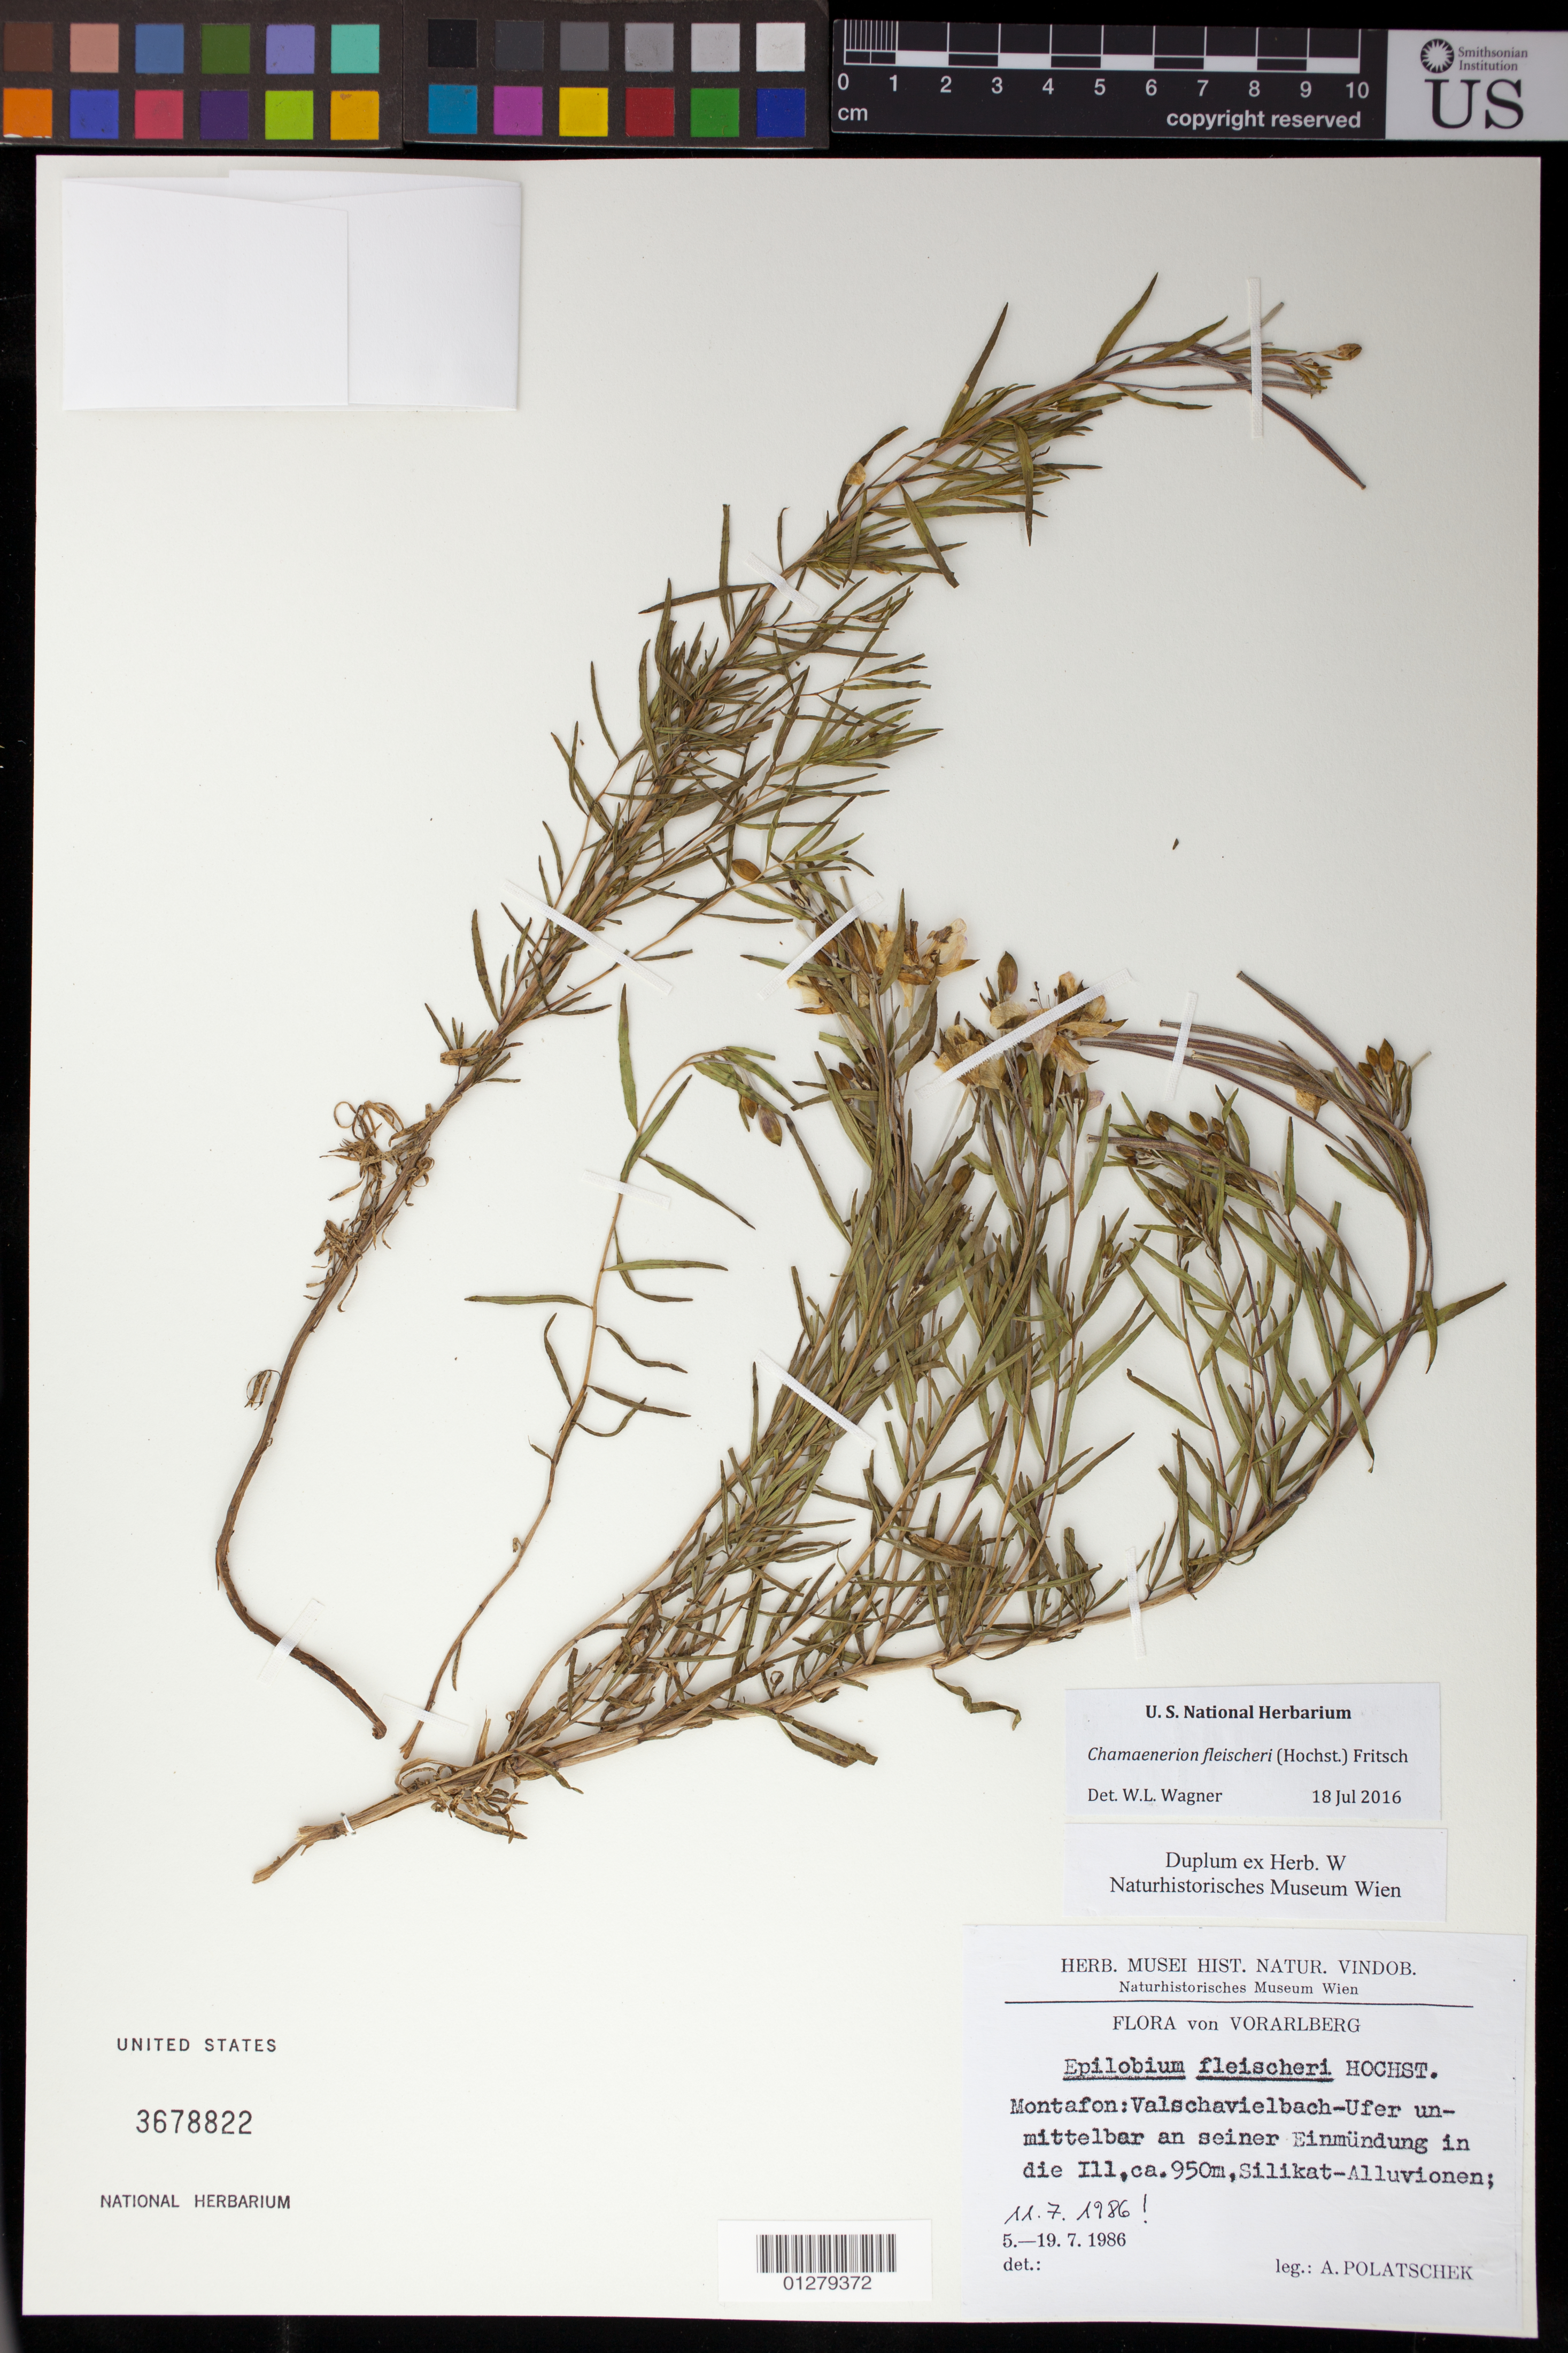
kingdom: Plantae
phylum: Tracheophyta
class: Magnoliopsida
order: Myrtales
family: Onagraceae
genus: Chamaenerion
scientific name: Chamaenerion fleischeri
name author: (Hochst.) Fritsch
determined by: Wagner, W. L., (BOT), Smithsonian Institution - National Museum of Natural History (UNITED STATES)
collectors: A. Polatschek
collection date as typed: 11.7.1986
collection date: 1986-07-11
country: Austria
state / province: Vorarlberg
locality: Montafon: Valschavielbachs, on the other side at the mouth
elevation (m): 950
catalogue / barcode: US 3678822